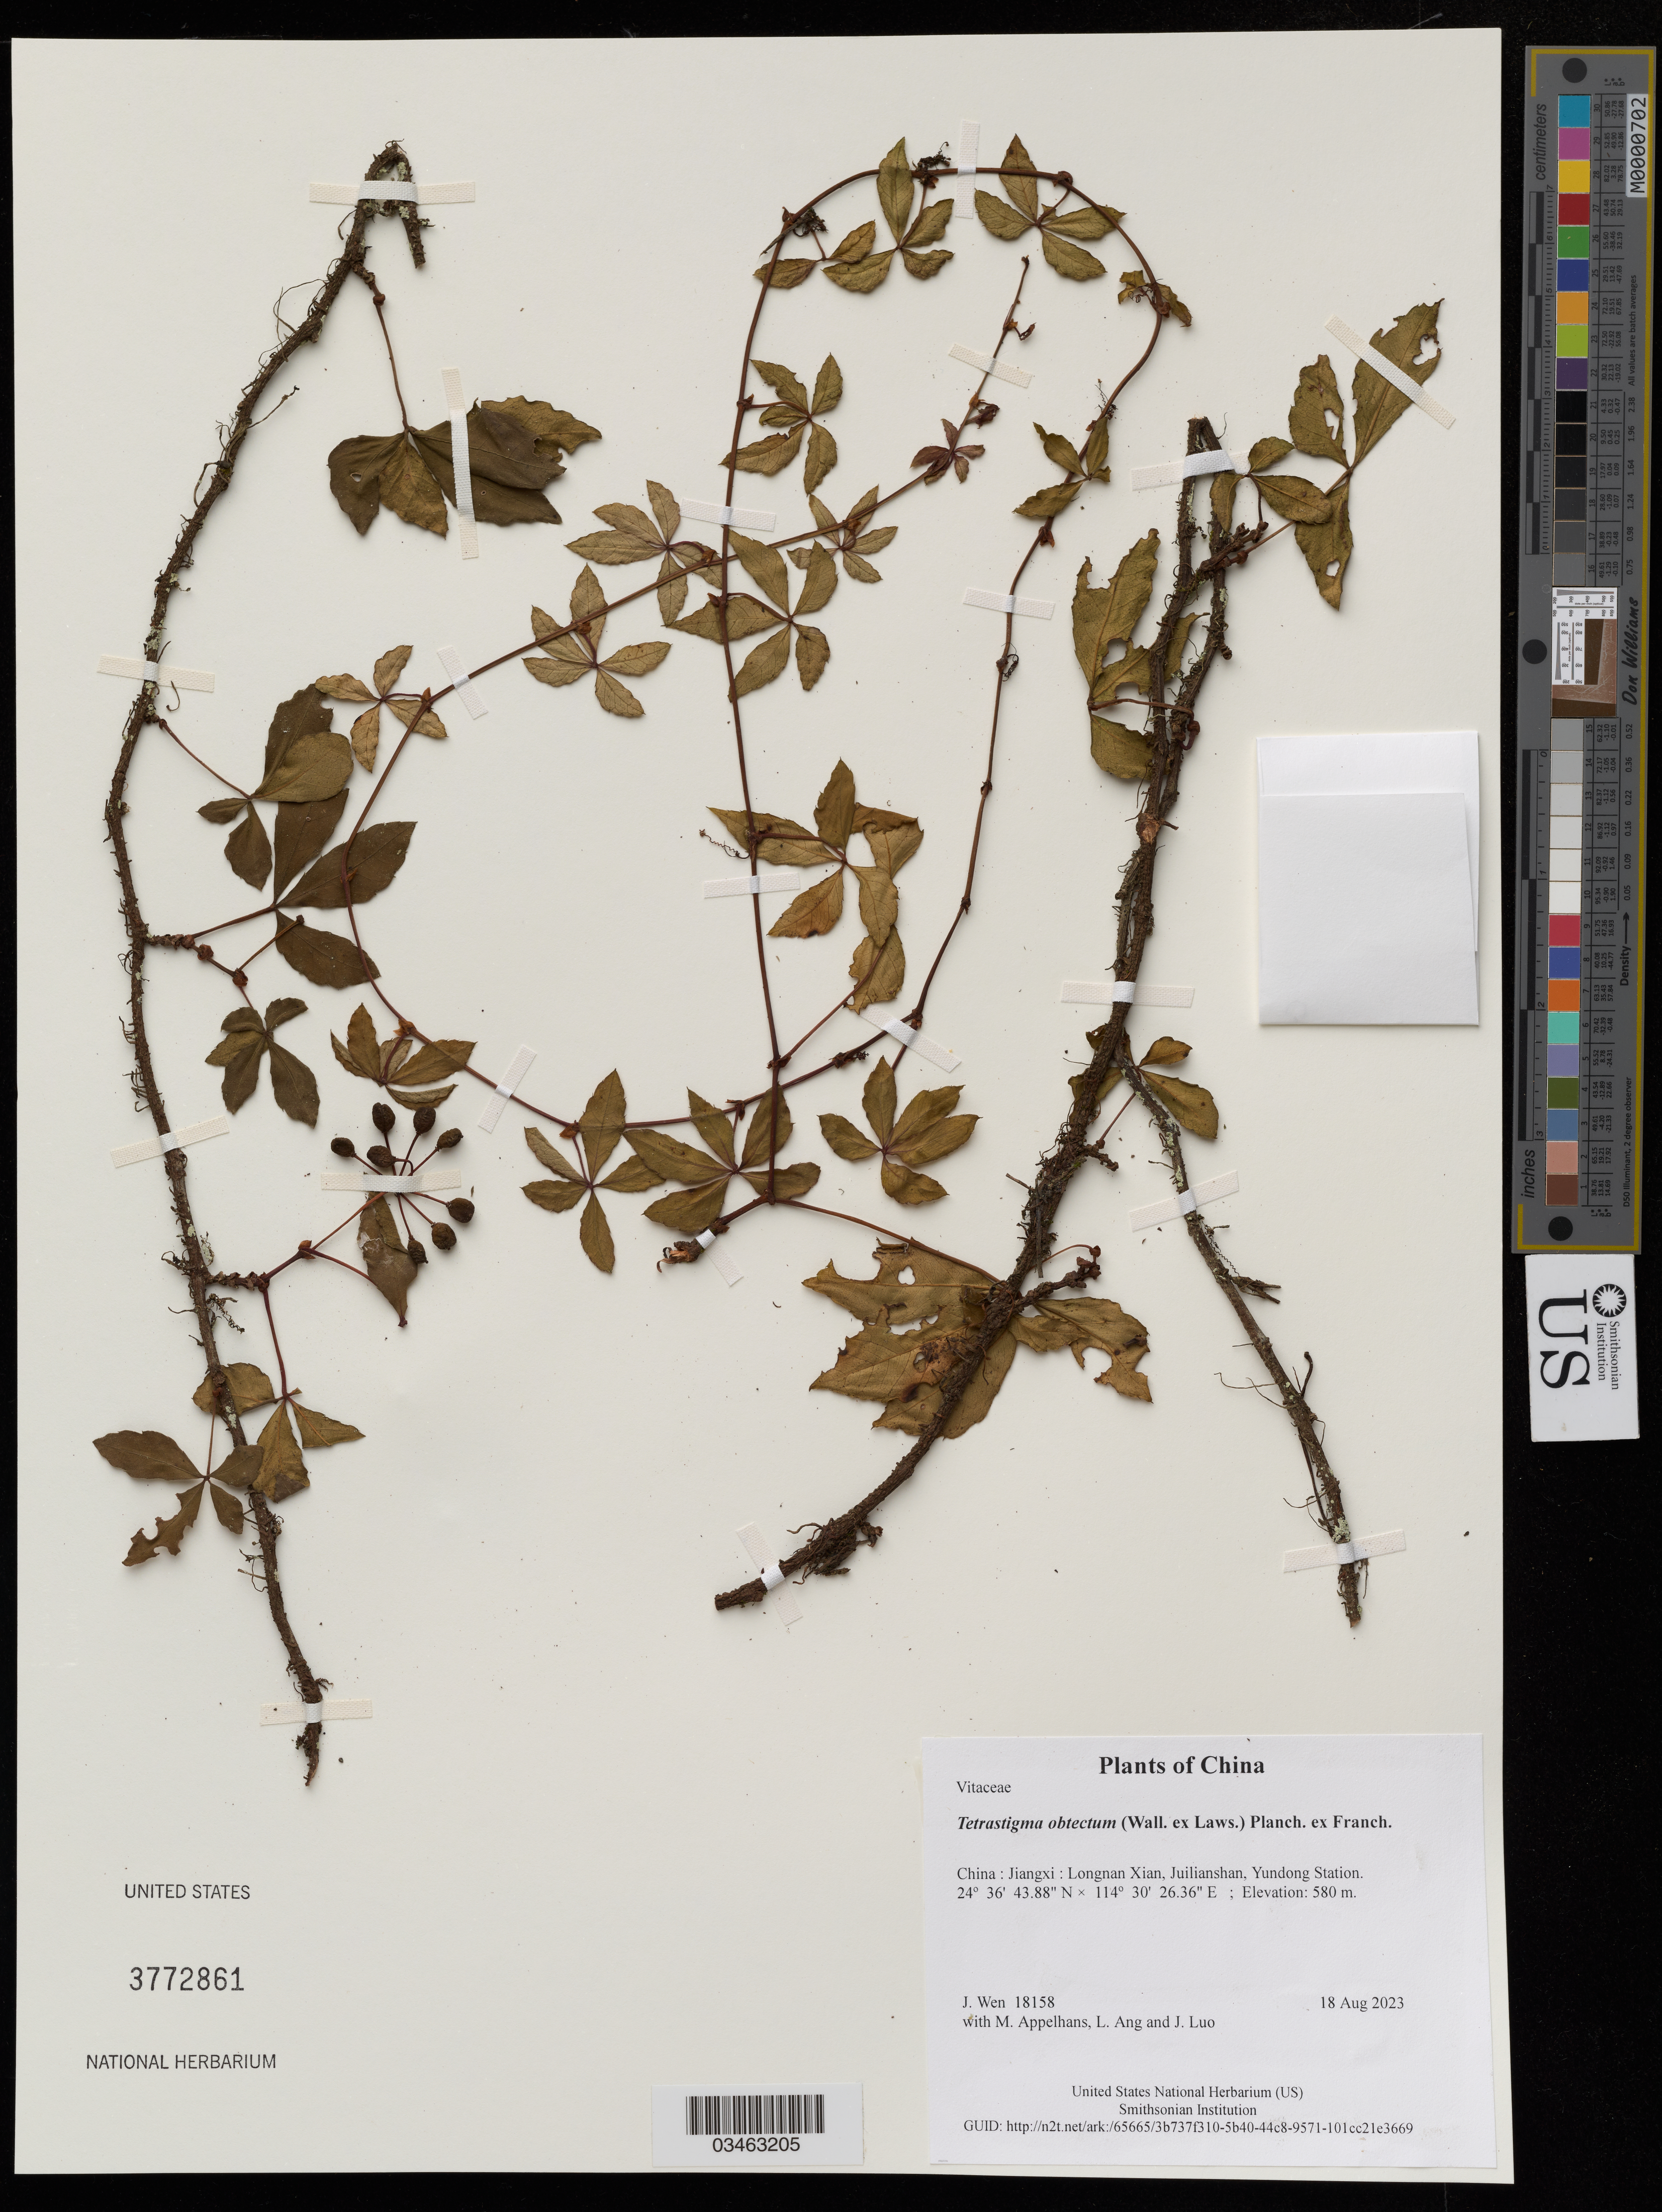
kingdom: Plantae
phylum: Tracheophyta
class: Magnoliopsida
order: Vitales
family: Vitaceae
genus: Tetrastigma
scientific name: Tetrastigma obtectum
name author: (Wall. ex Laws.) Planch. ex Franch.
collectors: J. Wen, M. Appelhans, L. Ang & J. Luo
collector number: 18158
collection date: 2023-08-18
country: China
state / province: Jiangxi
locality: Longnan Xian, Juilianshan, Yundong Station.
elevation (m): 580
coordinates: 24.612189 N, 114.507322 E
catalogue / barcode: US 3772861